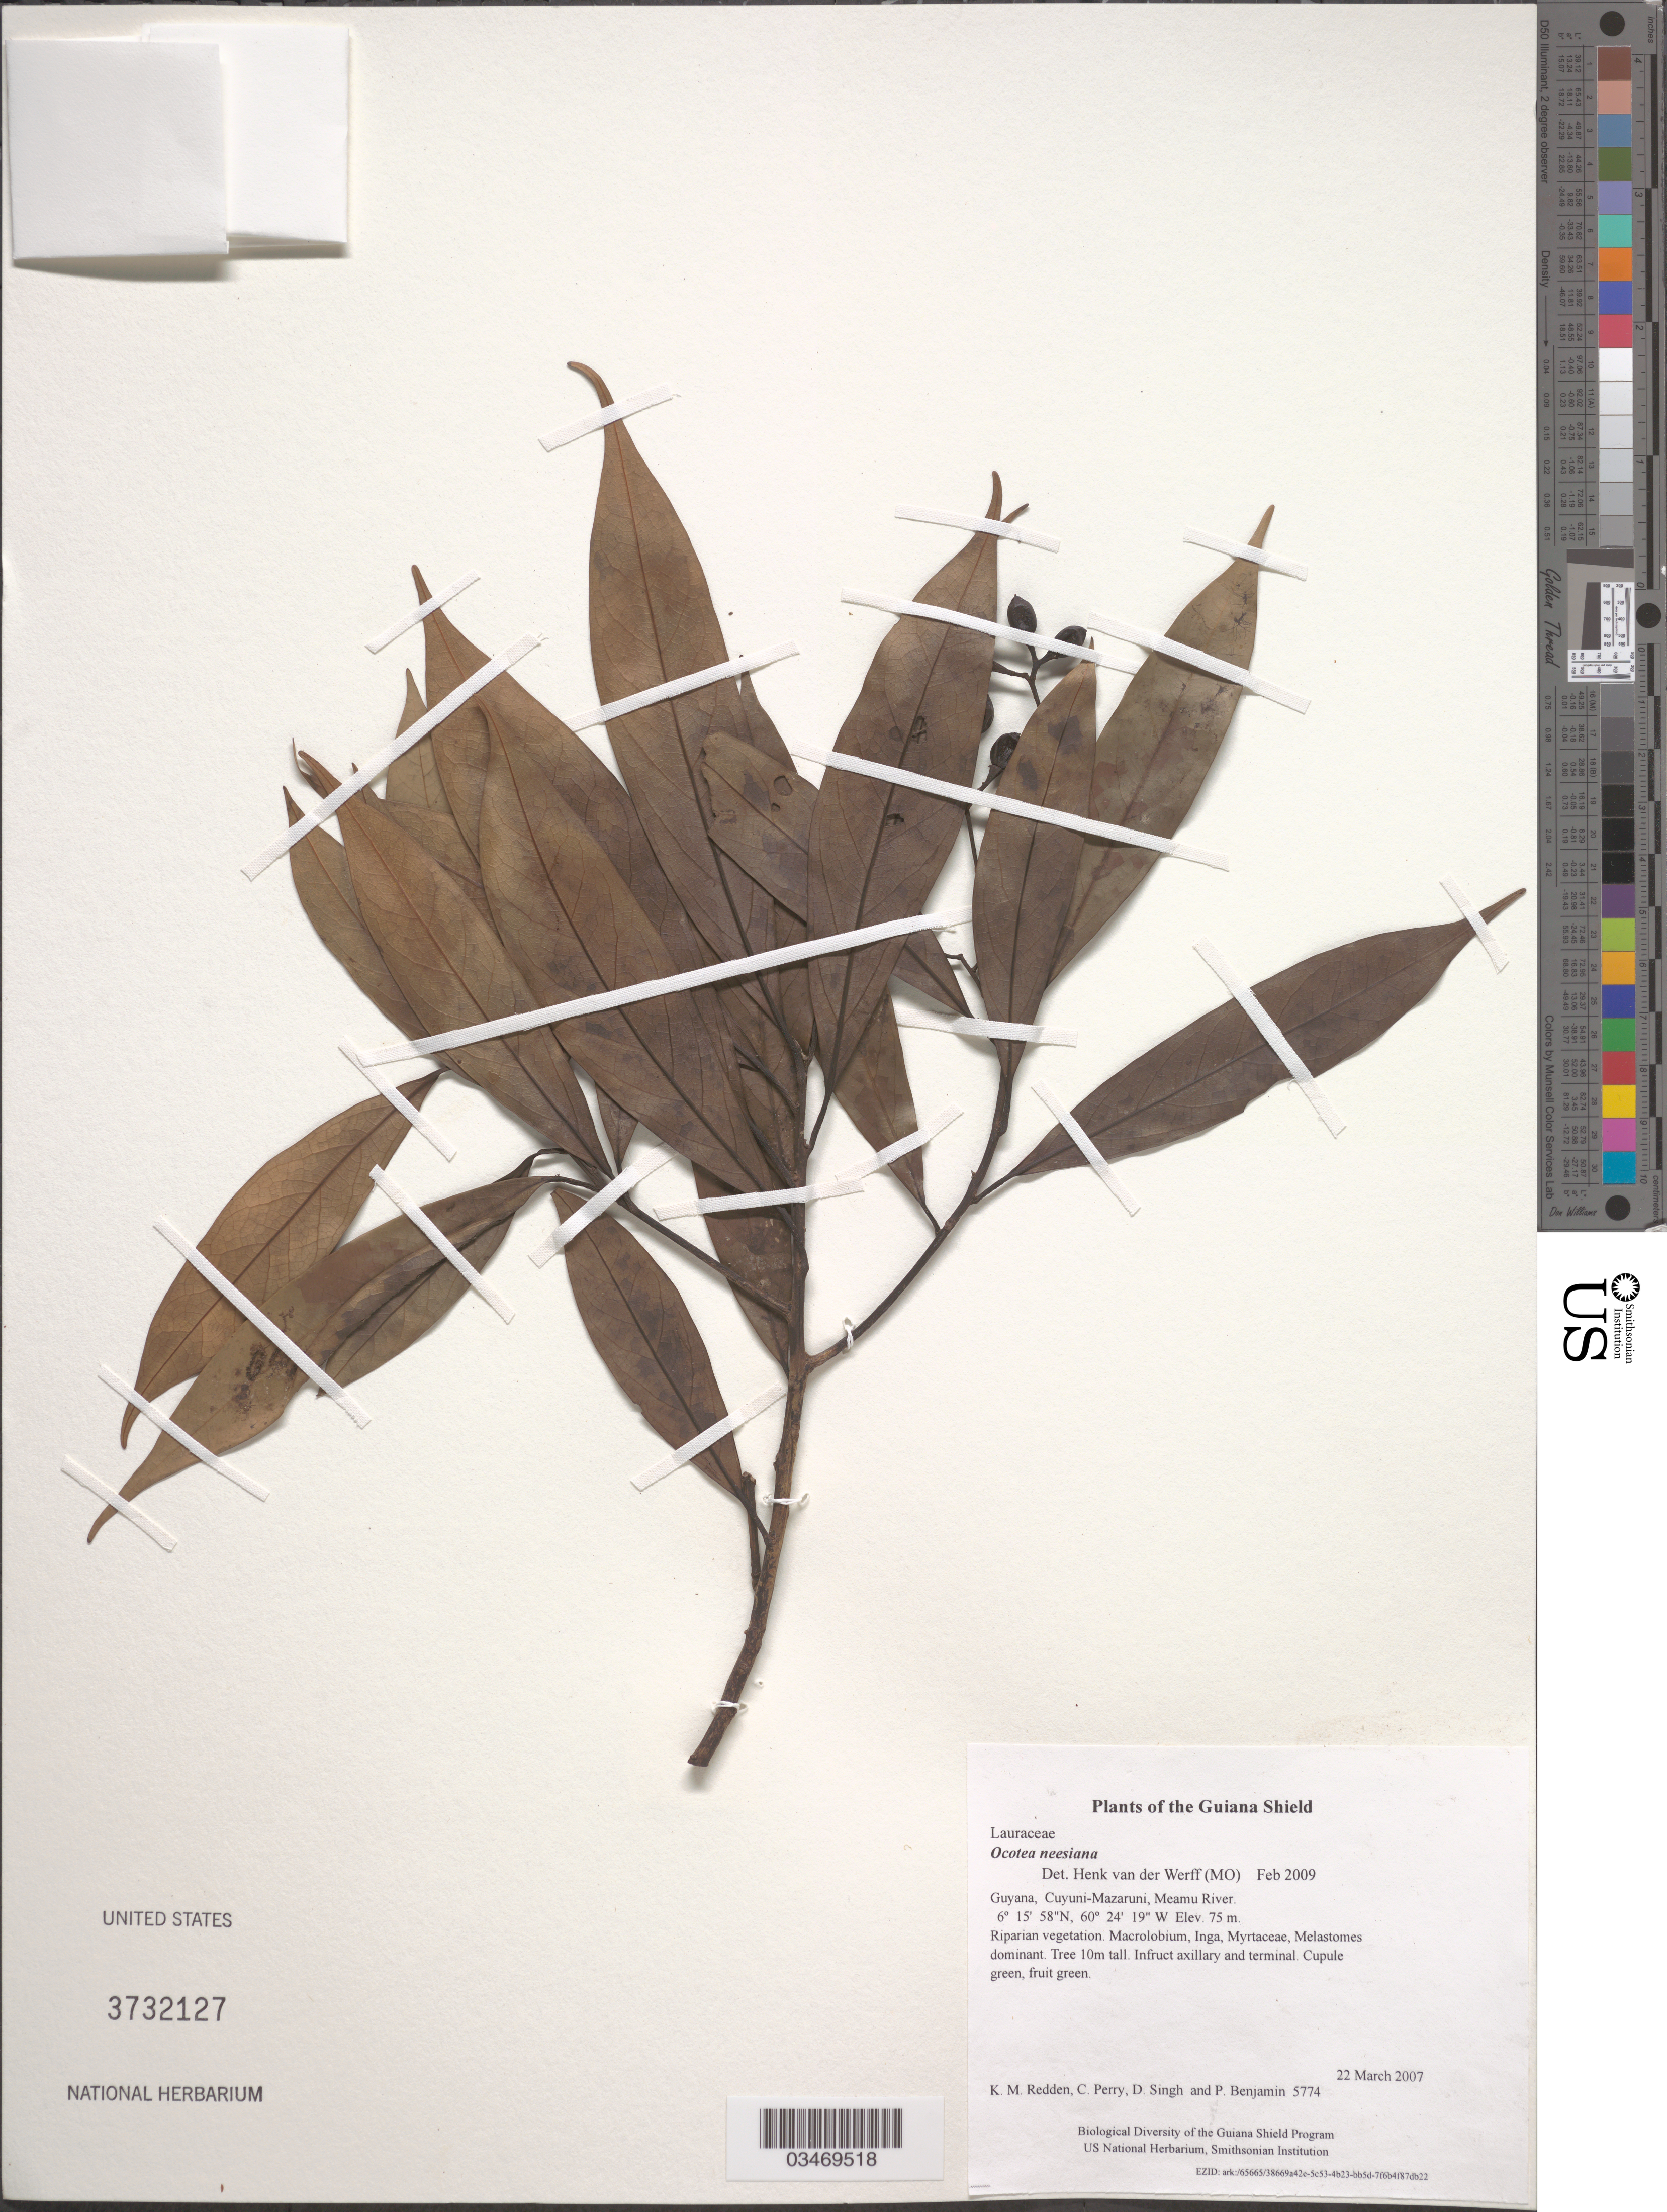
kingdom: Plantae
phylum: Tracheophyta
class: Magnoliopsida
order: Laurales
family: Lauraceae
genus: Ocotea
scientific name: Ocotea neesiana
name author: (Miq.) Kosterm.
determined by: van der Werff, H., (MO), Missouri Botanical Garden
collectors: K. M. Redden, C. Perry, D. Singh & P. Benjamin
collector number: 5774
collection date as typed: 22 March 2007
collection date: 2007-03-22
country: Guyana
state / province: Cuyuni-Mazaruni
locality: Meamu River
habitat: Riparian vegetation. Macrolobium, Inga, Myrtaceae, Melastomes dominant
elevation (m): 75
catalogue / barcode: US 3732127